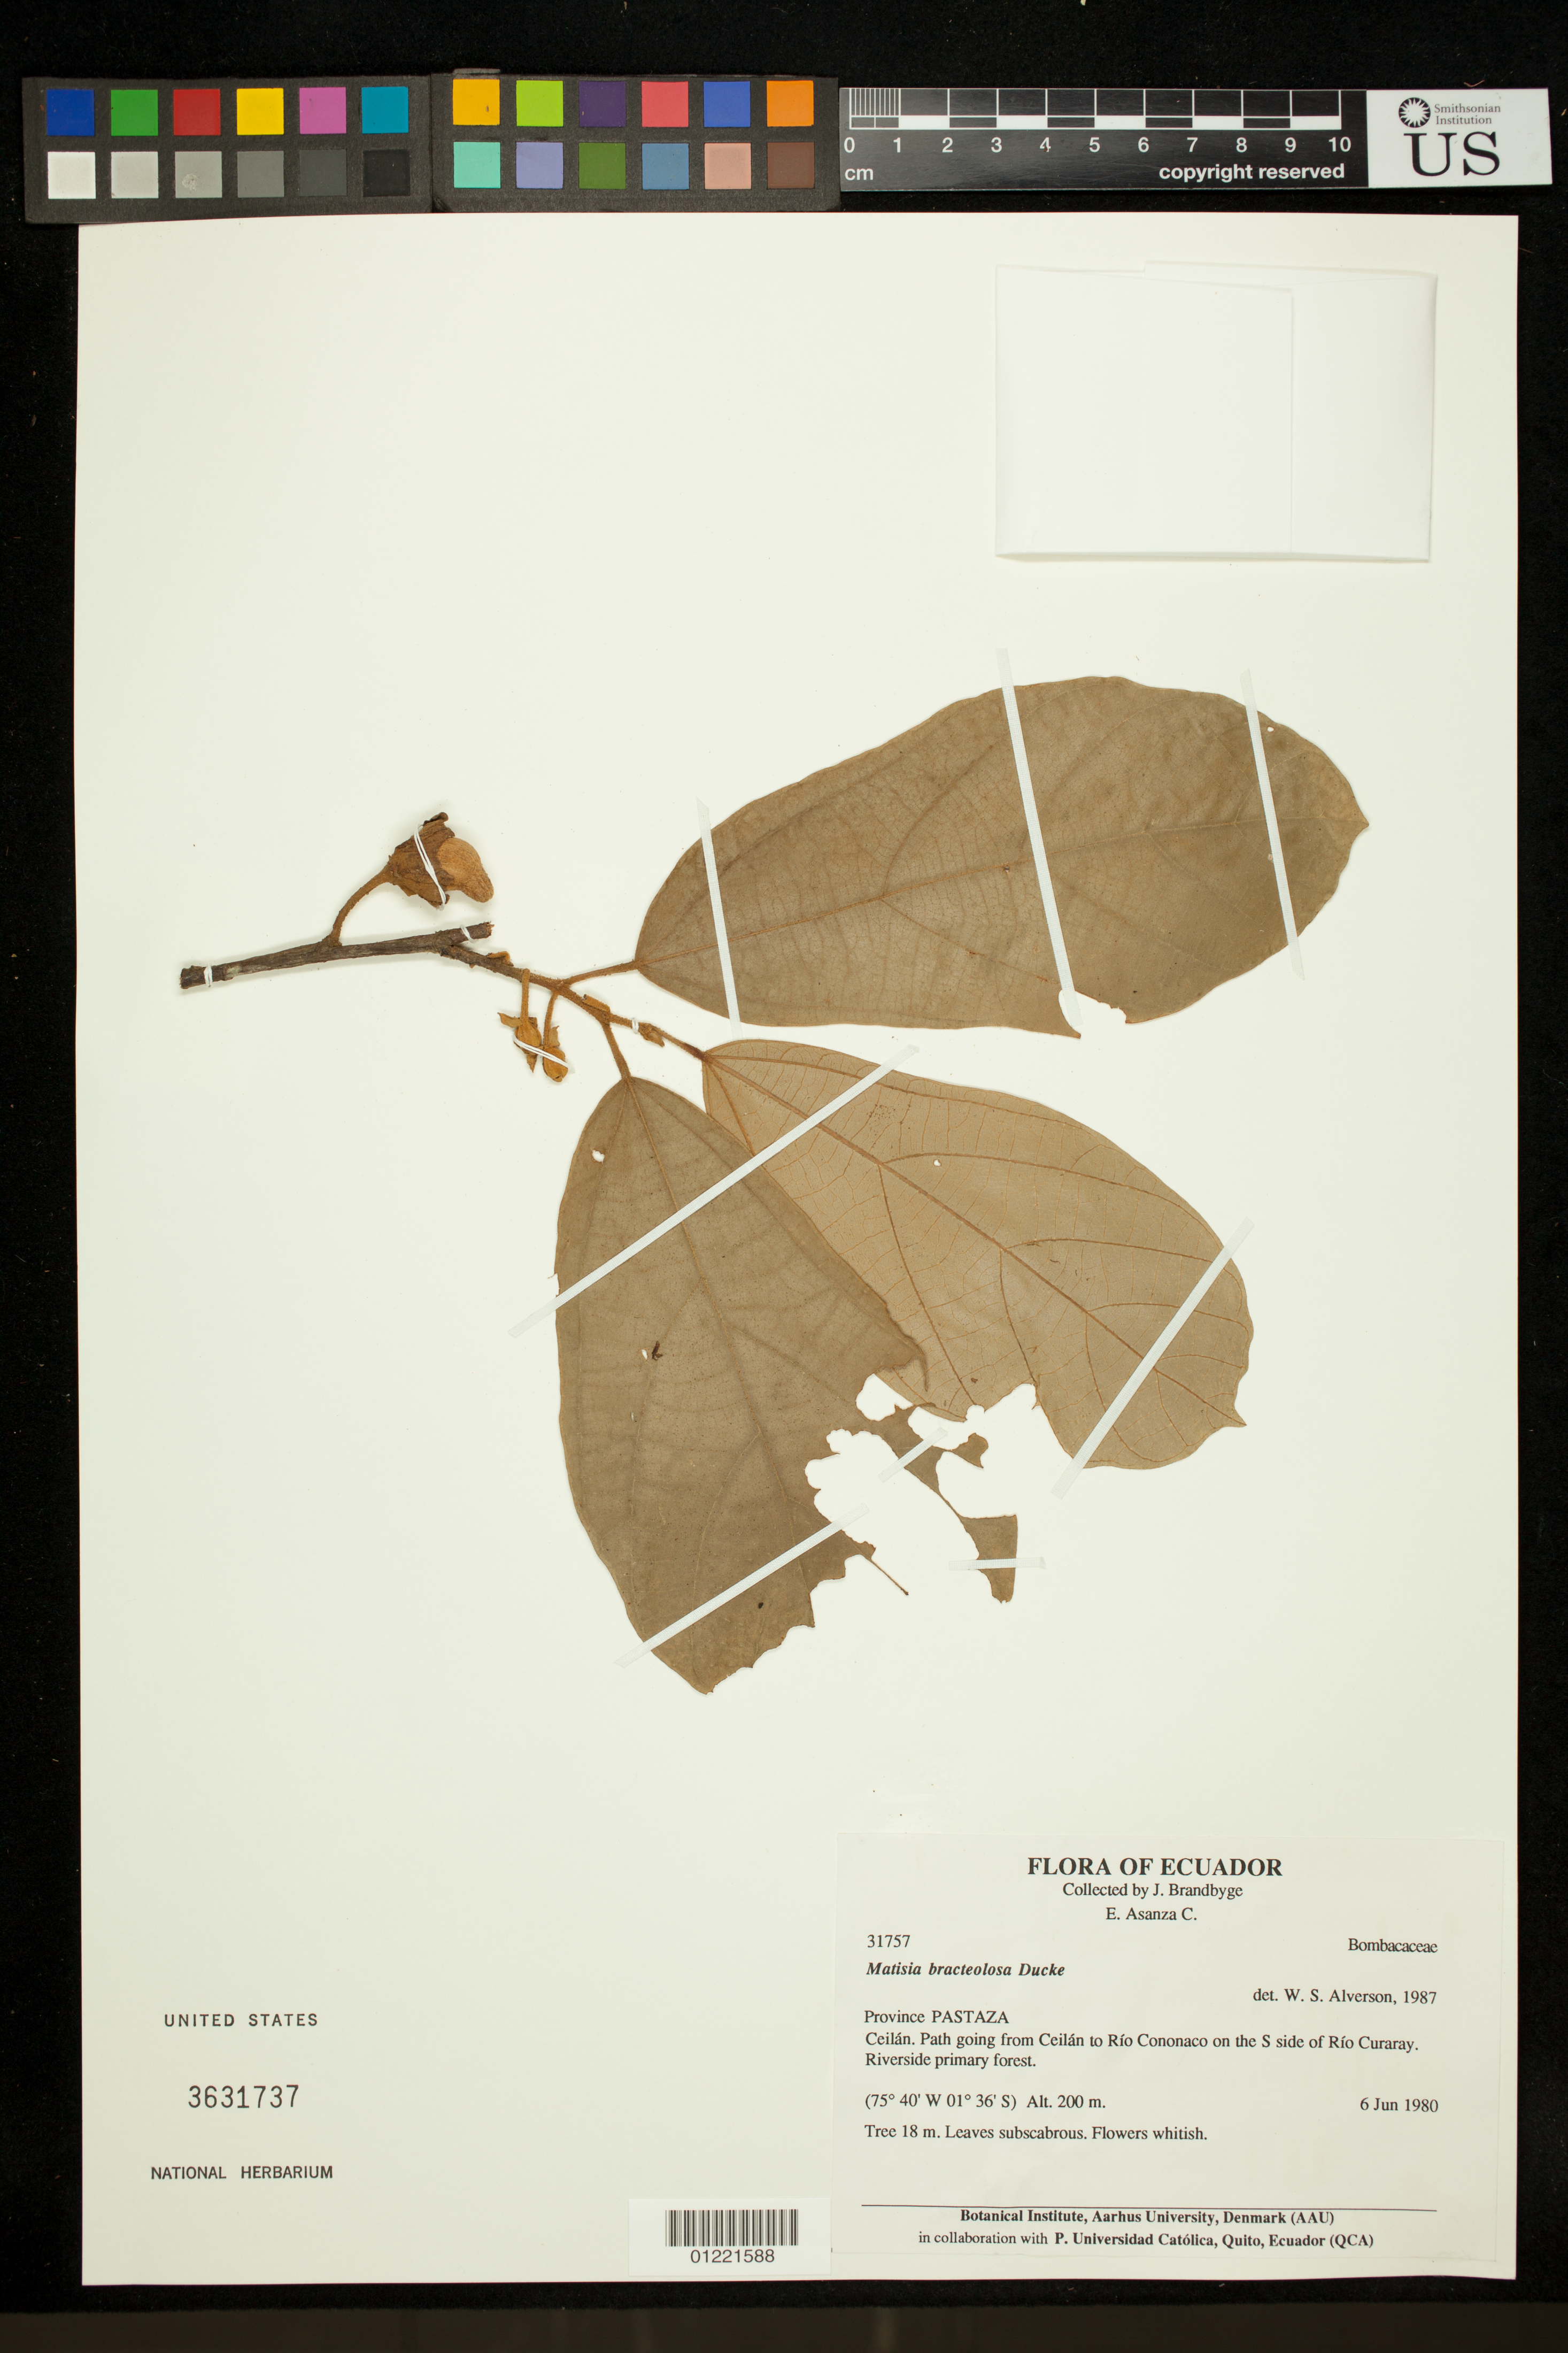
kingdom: Plantae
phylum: Tracheophyta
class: Magnoliopsida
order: Malvales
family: Malvaceae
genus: Matisia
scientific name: Matisia bracteolosa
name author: Ducke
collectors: B. Øllgaard & E. Asanza C.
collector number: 31757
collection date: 1980-06-06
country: Ecuador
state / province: Pastaza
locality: Ceilan. Path going from Ceilan to Rio Cononaco on the S side of Rio Curaray.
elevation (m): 200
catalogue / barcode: US 3631737